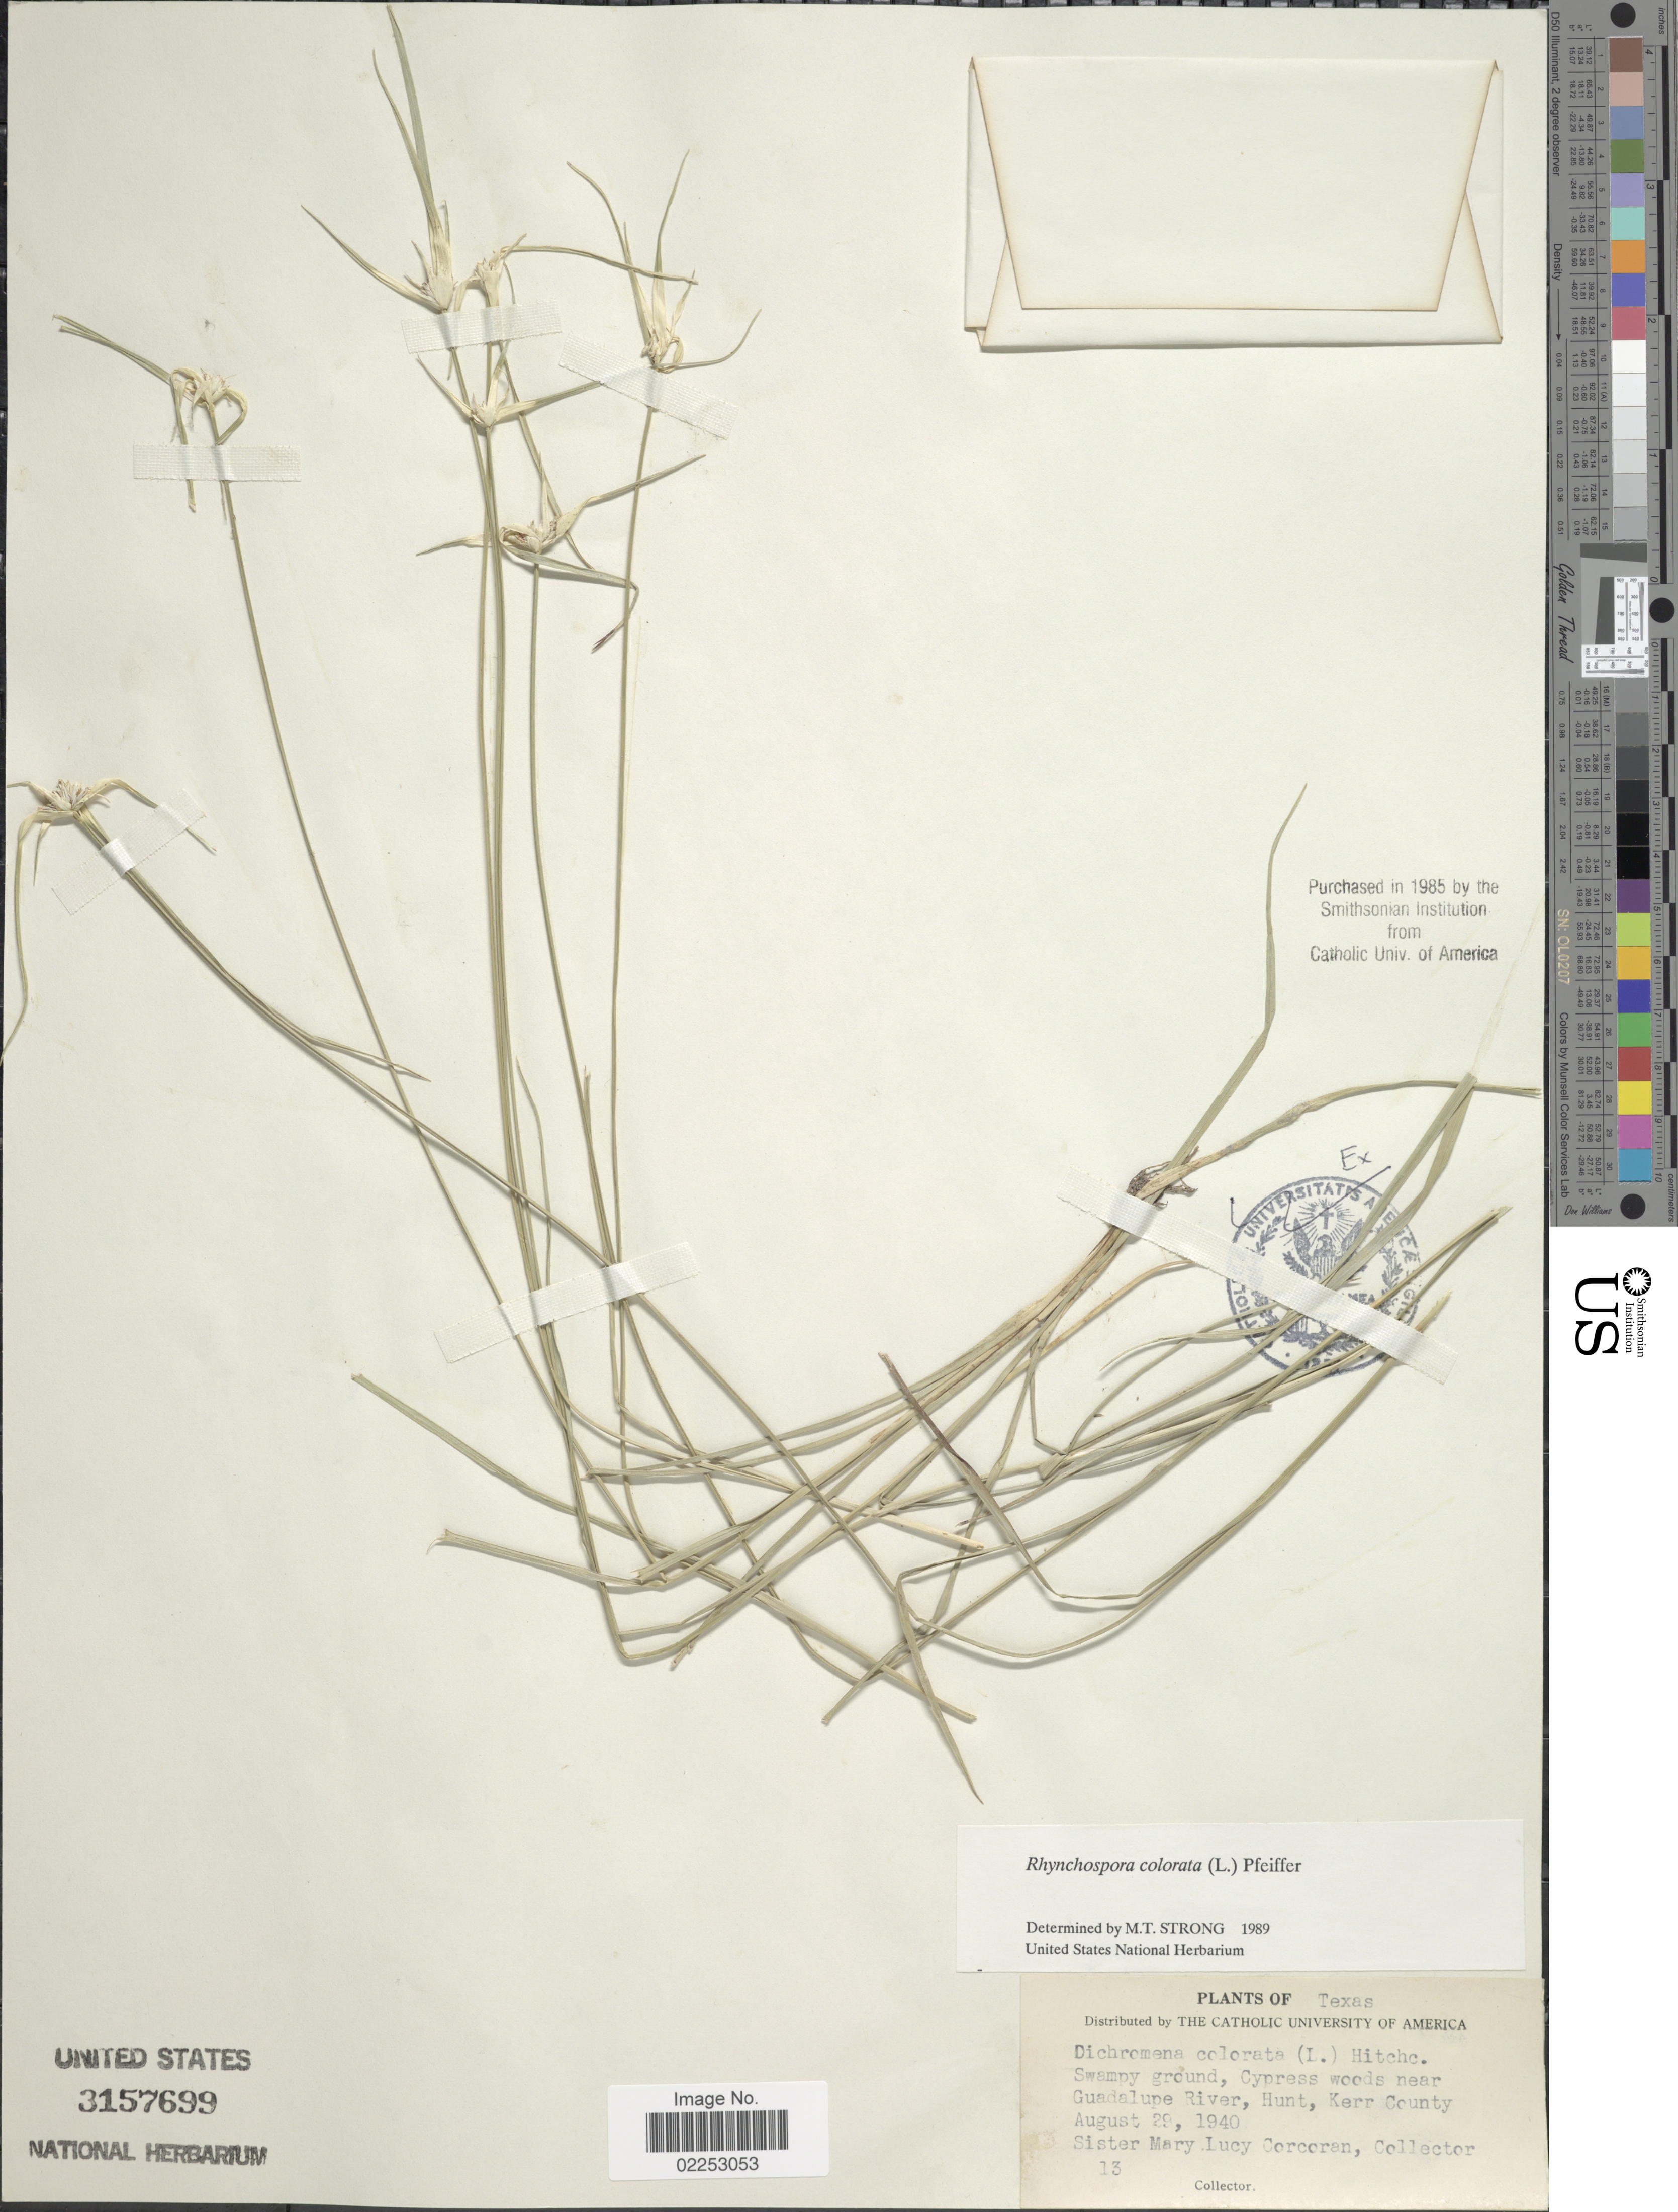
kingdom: Plantae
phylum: Tracheophyta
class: Liliopsida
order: Poales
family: Cyperaceae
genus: Rhynchospora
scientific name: Rhynchospora colorata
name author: (L.) H. Pfeiff.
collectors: M. Corcoran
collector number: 13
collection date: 1940-08-29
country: United States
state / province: Texas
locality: Cypress woods near Guadalupe River, Hunt, Kerr County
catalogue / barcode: US 3157699